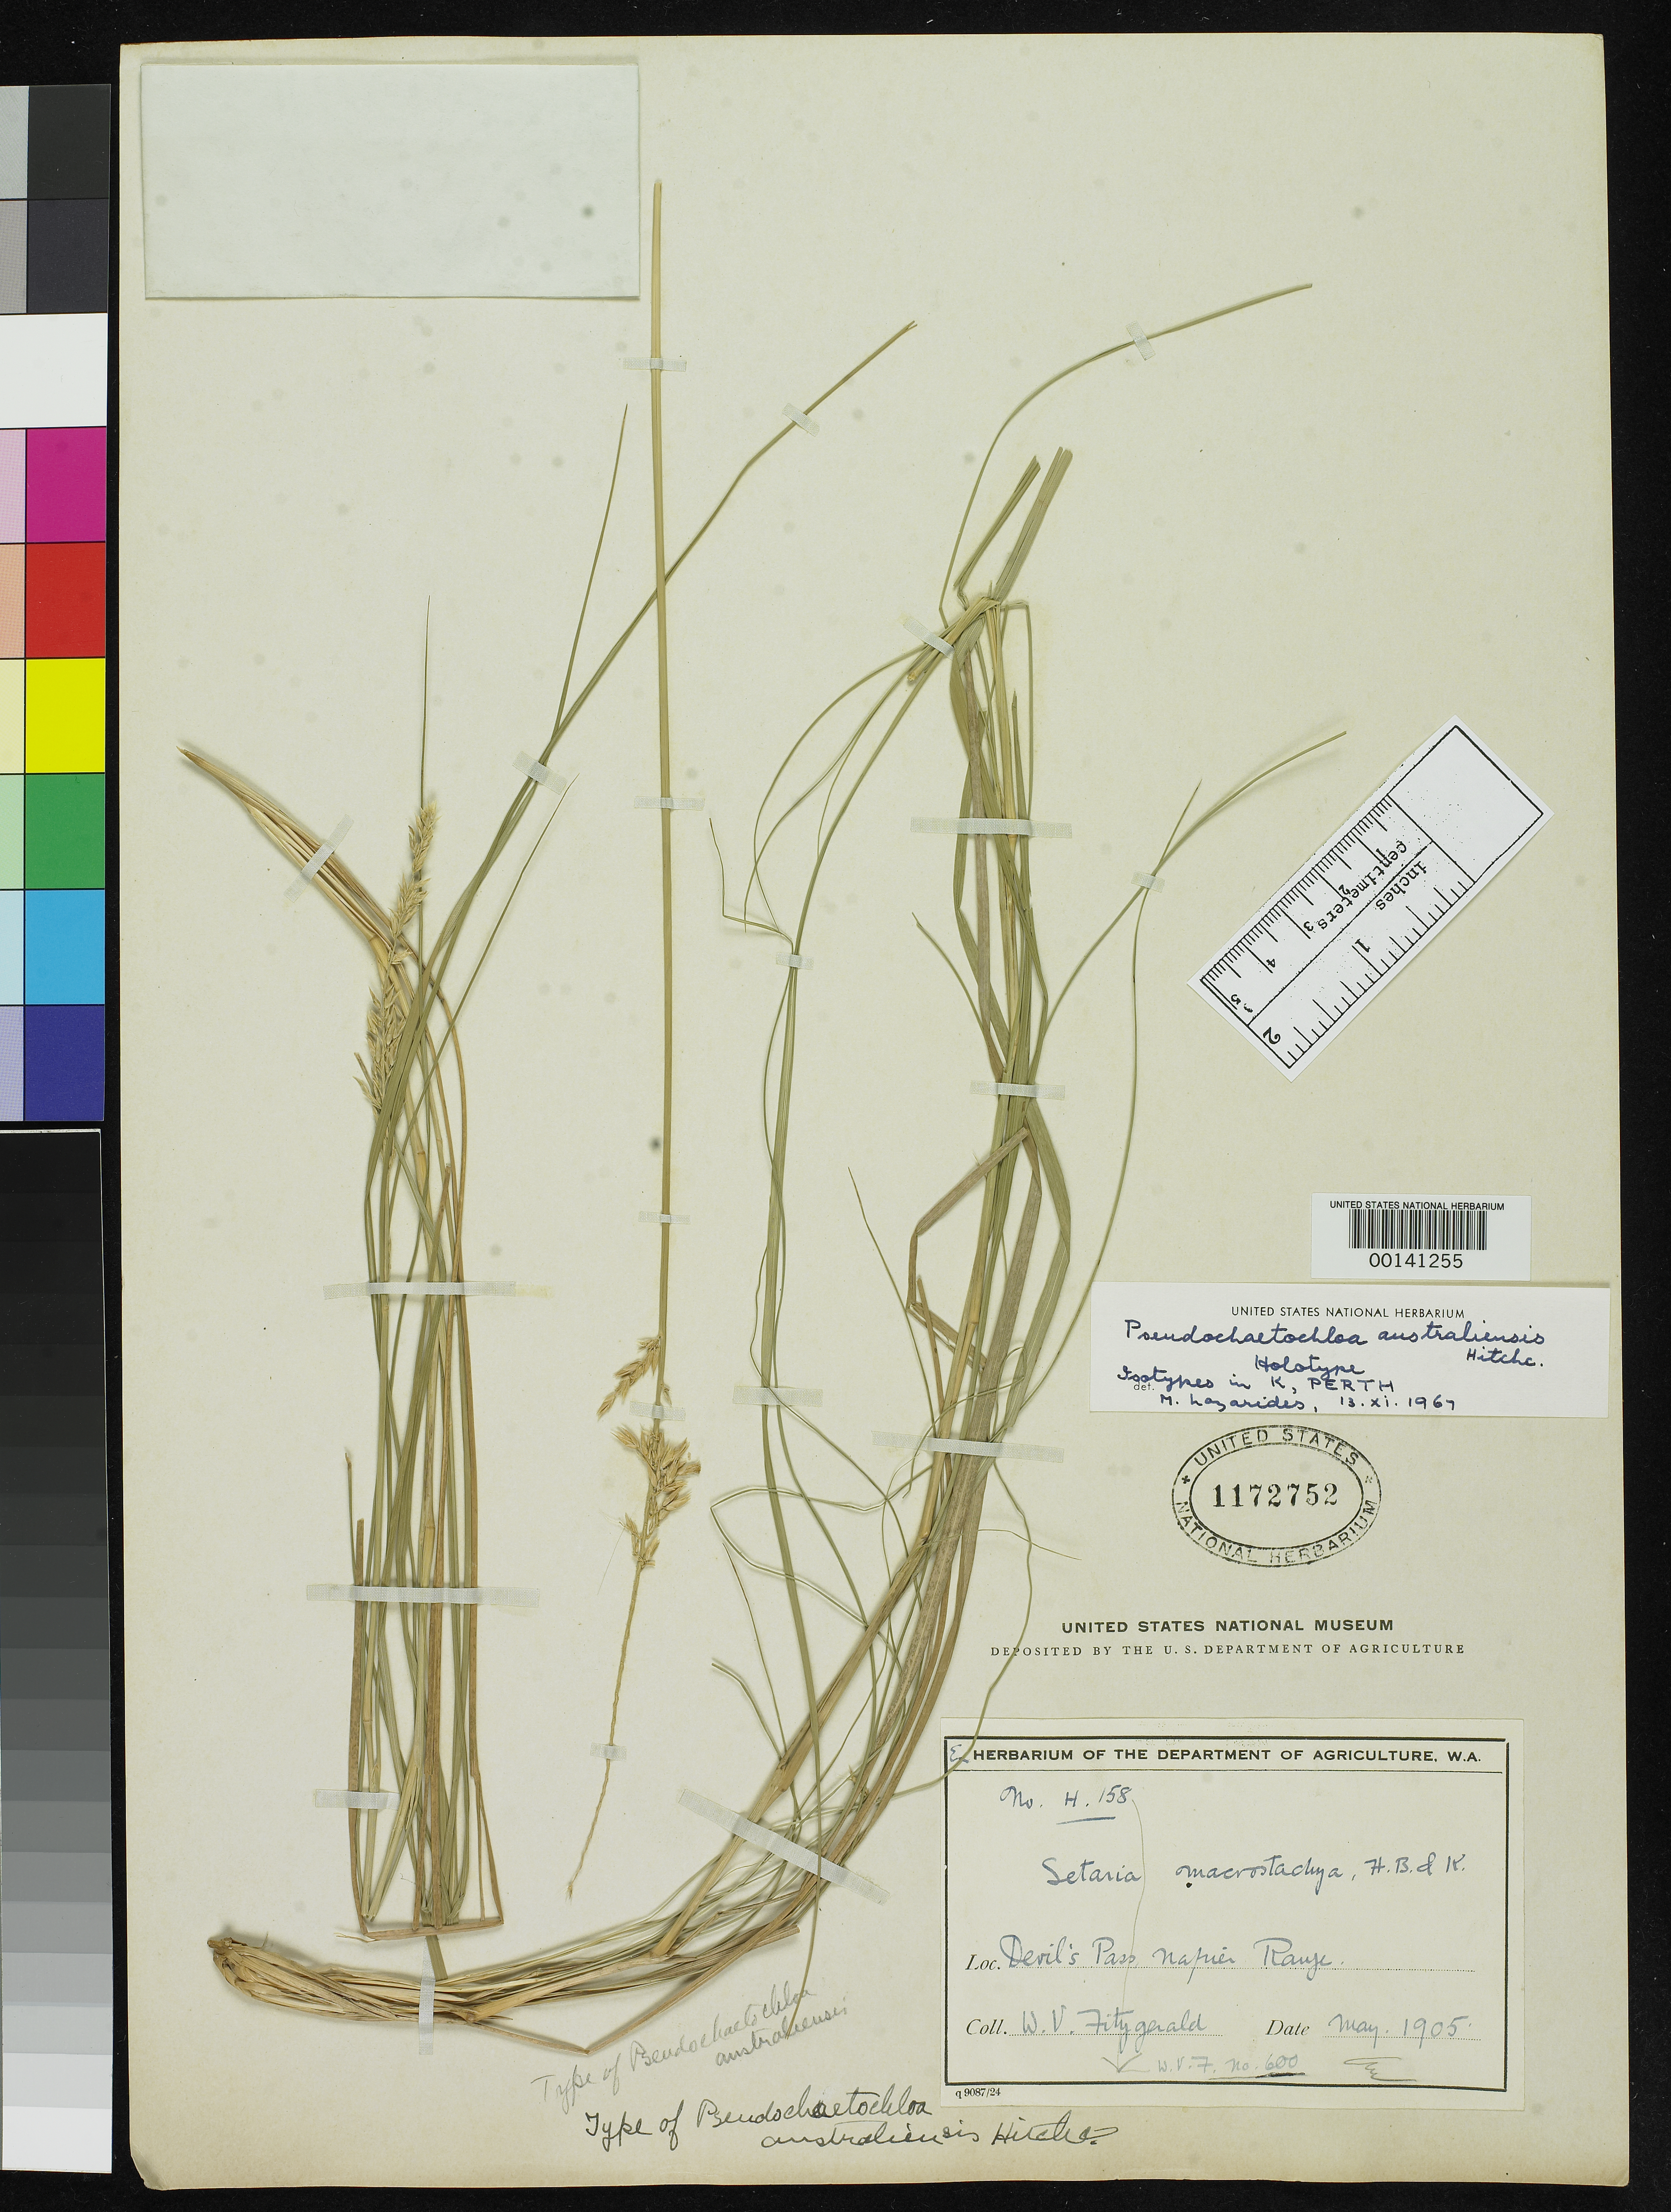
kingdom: Plantae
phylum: Tracheophyta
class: Liliopsida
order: Poales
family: Poaceae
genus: Pseudochaetochloa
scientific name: Pseudochaetochloa australiensis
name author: Hitchc.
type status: Holotype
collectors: W. Fitzgerald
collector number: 600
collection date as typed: May 1905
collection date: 1905-05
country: Australia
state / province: Western Australia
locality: Devil's Pass, Napier Ranger, Kimberly Division.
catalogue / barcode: US 1172752